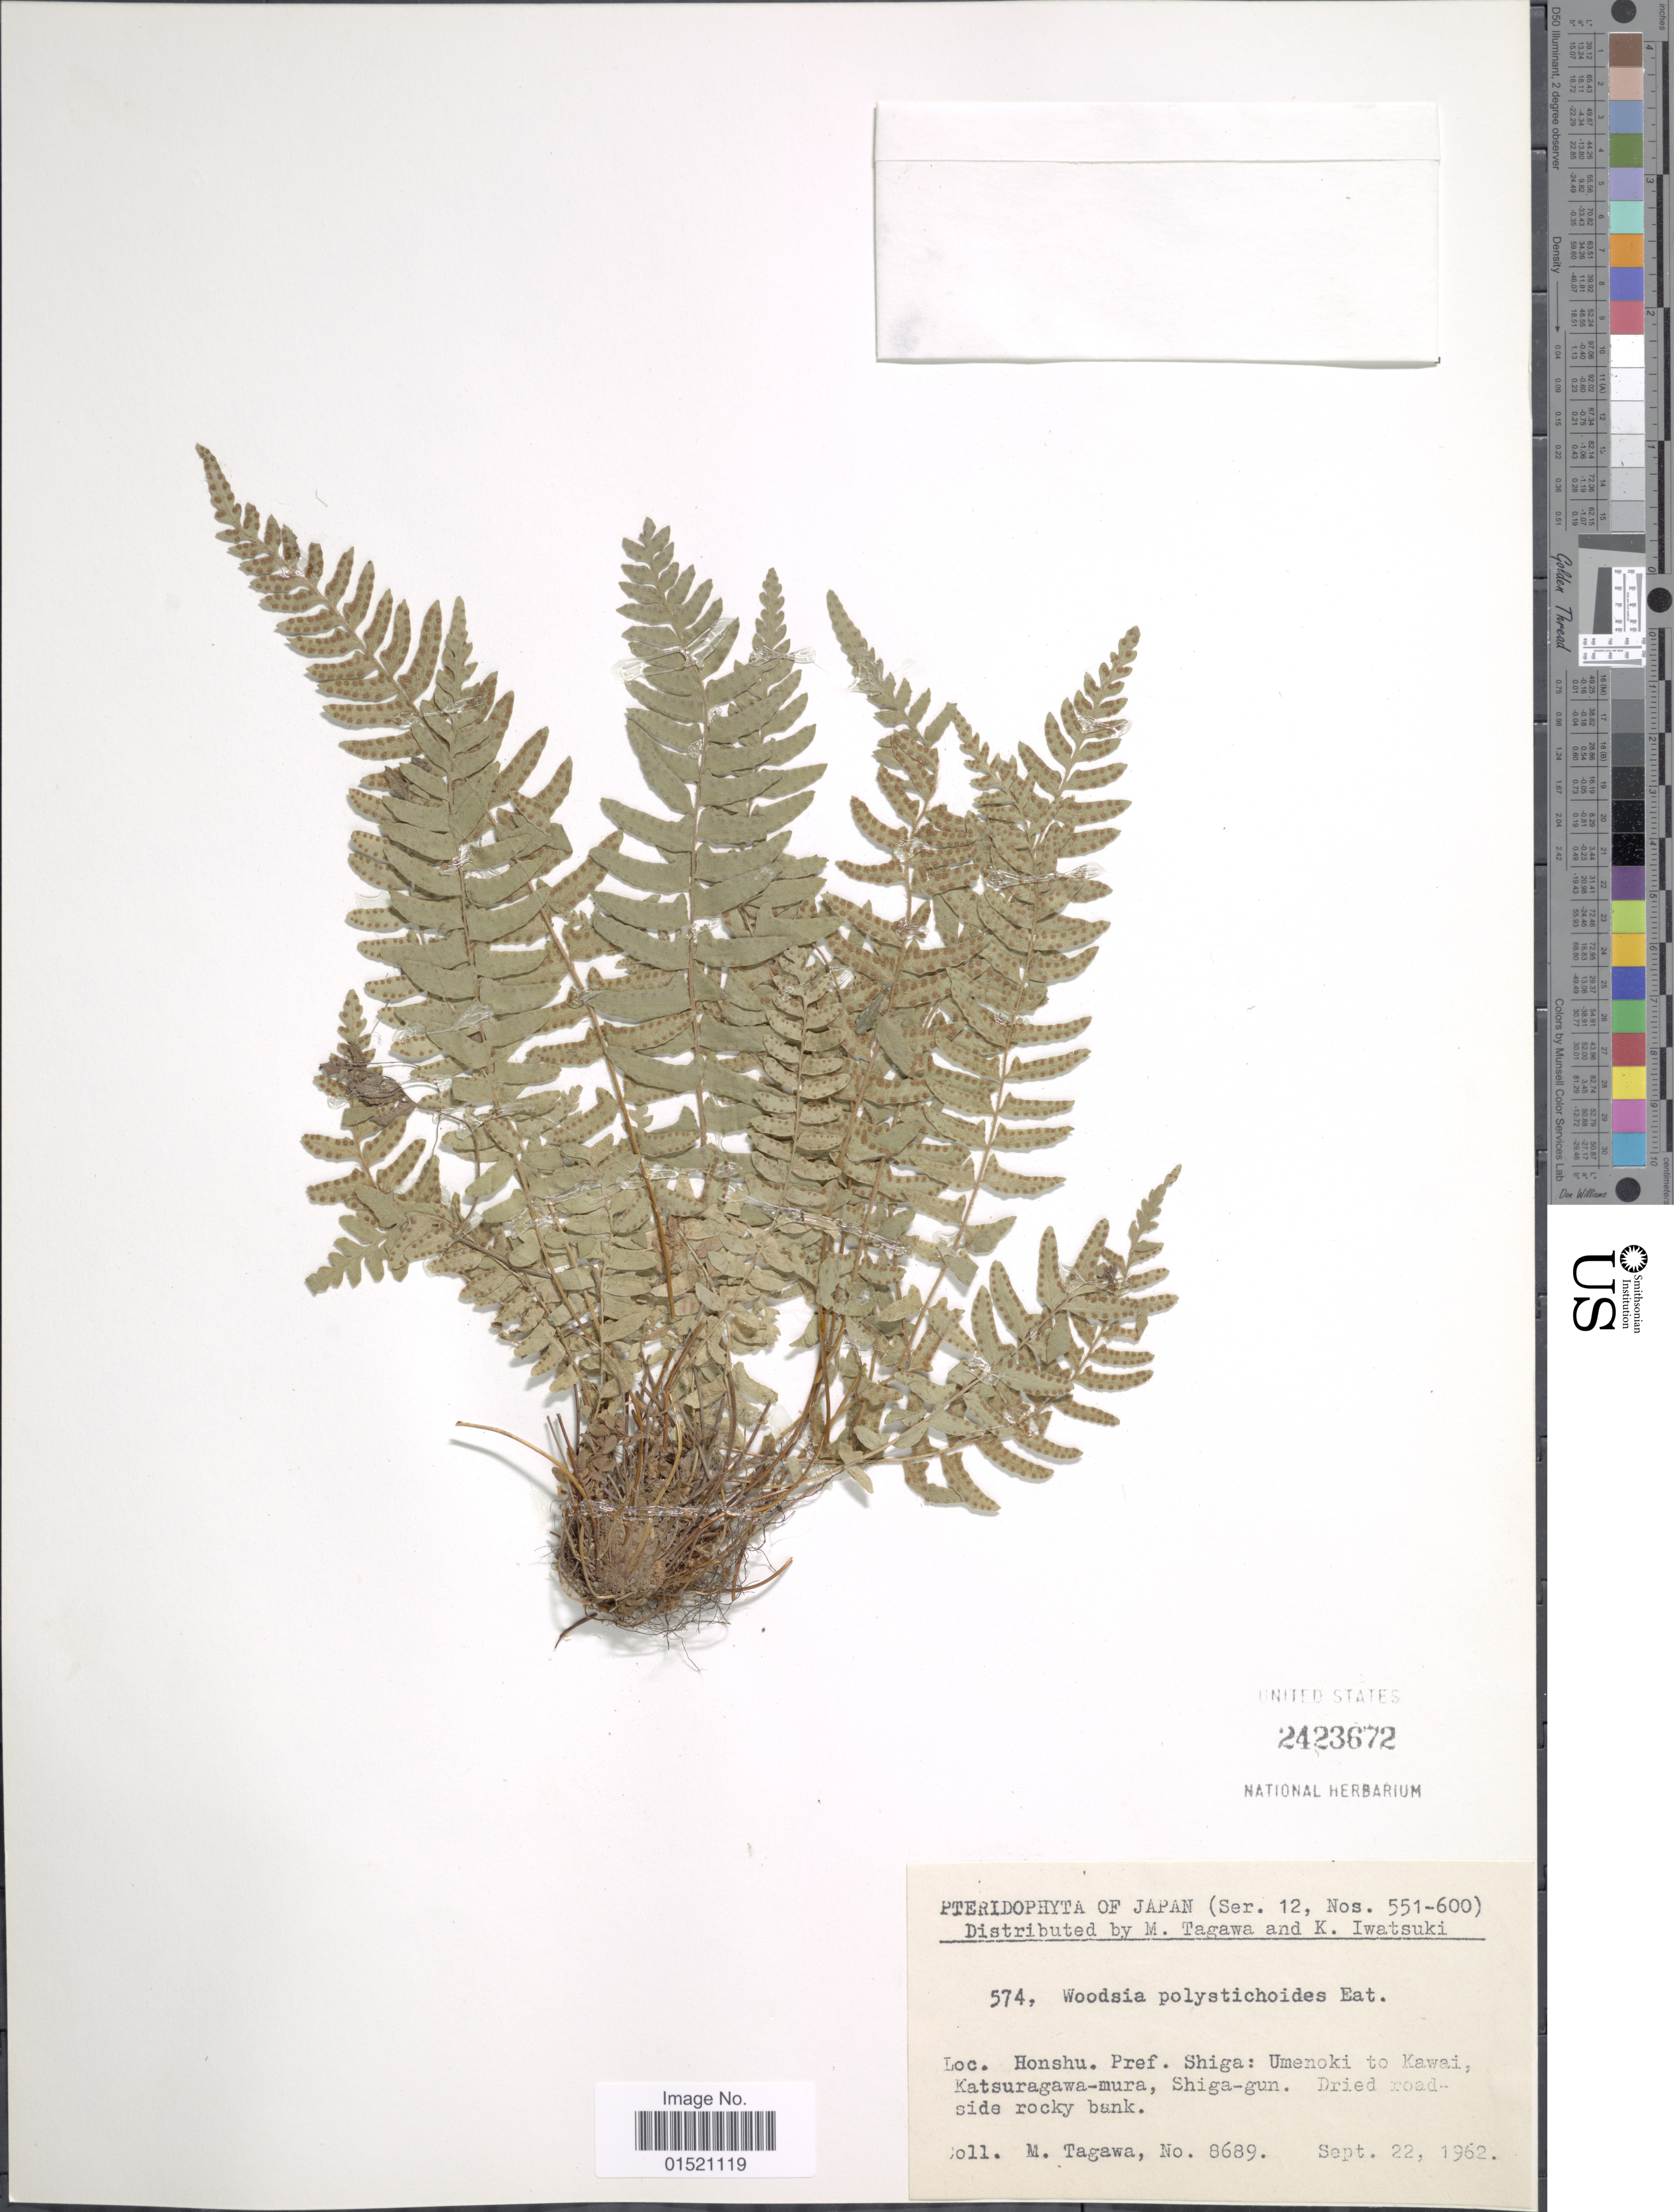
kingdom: Plantae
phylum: Tracheophyta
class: Polypodiopsida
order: Polypodiales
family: Woodsiaceae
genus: Woodsia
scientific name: Woodsia polystichoides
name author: D.C. Eaton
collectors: M. Tagawa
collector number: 8689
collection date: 1962-09-22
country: Japan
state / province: Siga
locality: Honshu. Pref. Shiga: Umenoki to Kawai, Katsuragawa-mura, Shiga-gun. Dried roadside rocky bank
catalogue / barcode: US 2423672